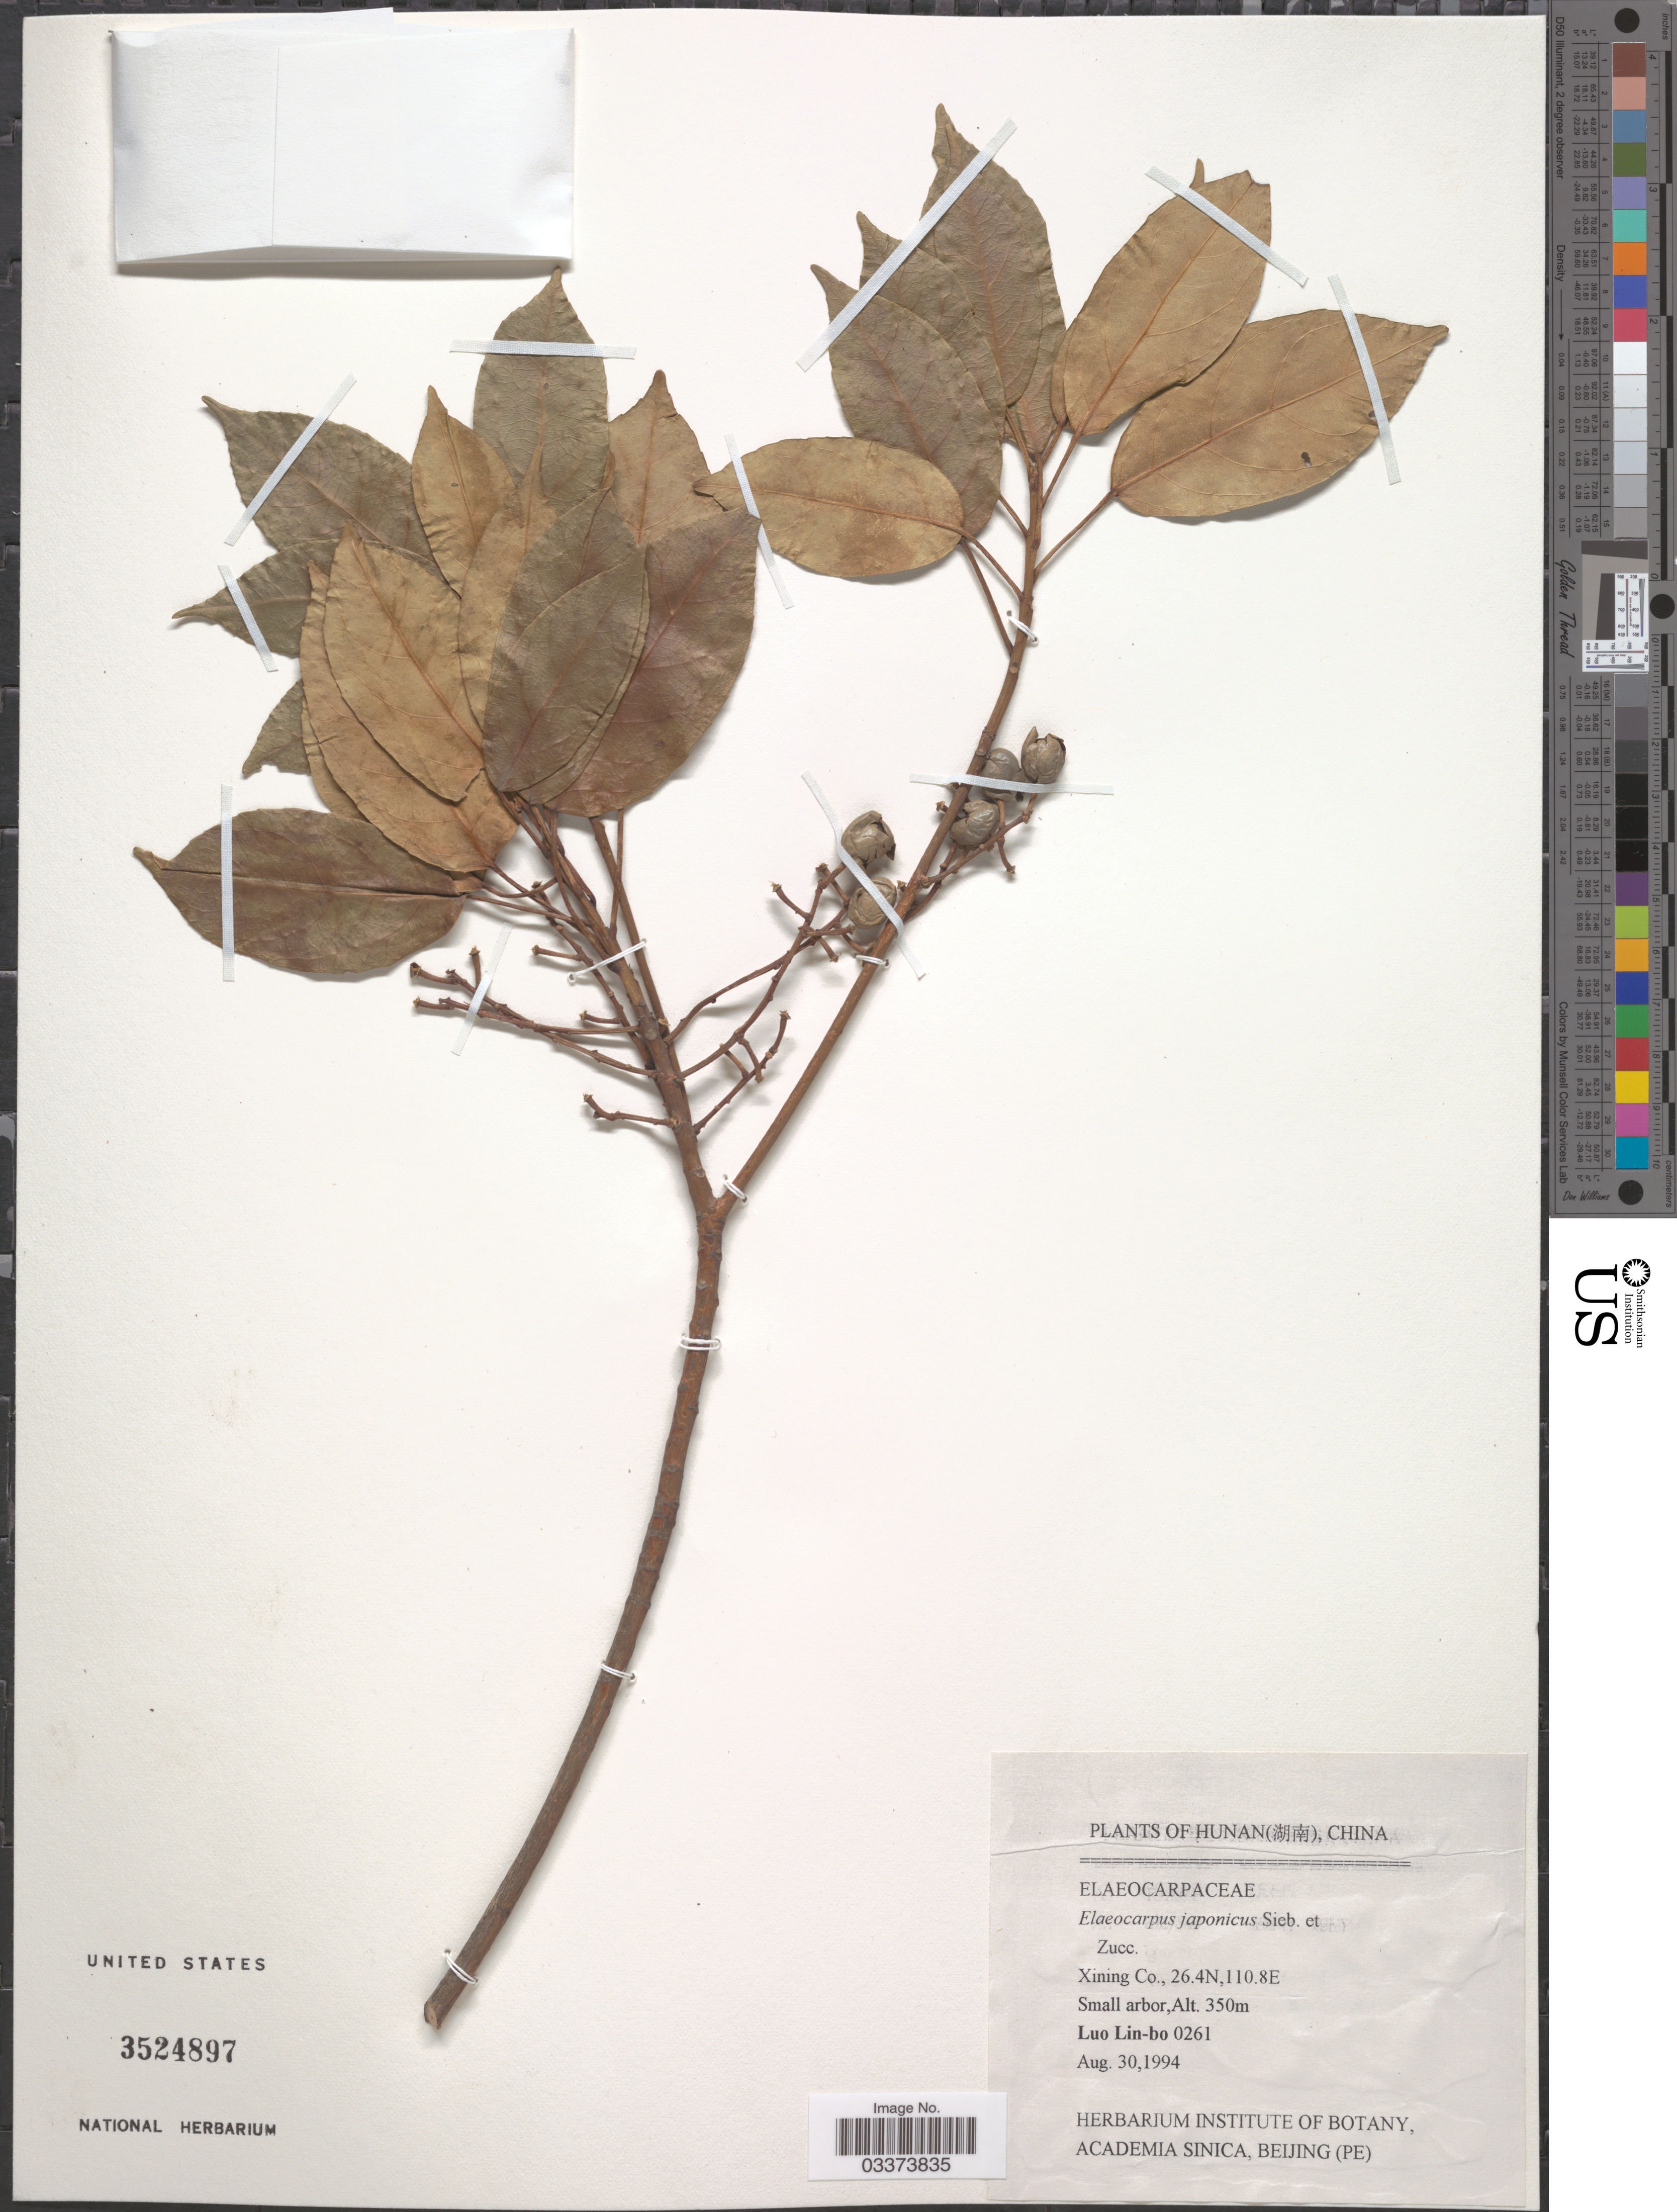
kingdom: Plantae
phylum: Tracheophyta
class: Magnoliopsida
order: Oxalidales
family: Elaeocarpaceae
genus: Elaeocarpus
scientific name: Elaeocarpus japonicus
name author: Siebold & Zucc.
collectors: L. Lin-bo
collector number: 0261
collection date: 1994-08-30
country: China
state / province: Hunan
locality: Xining Co.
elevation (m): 350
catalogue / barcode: US 3524897